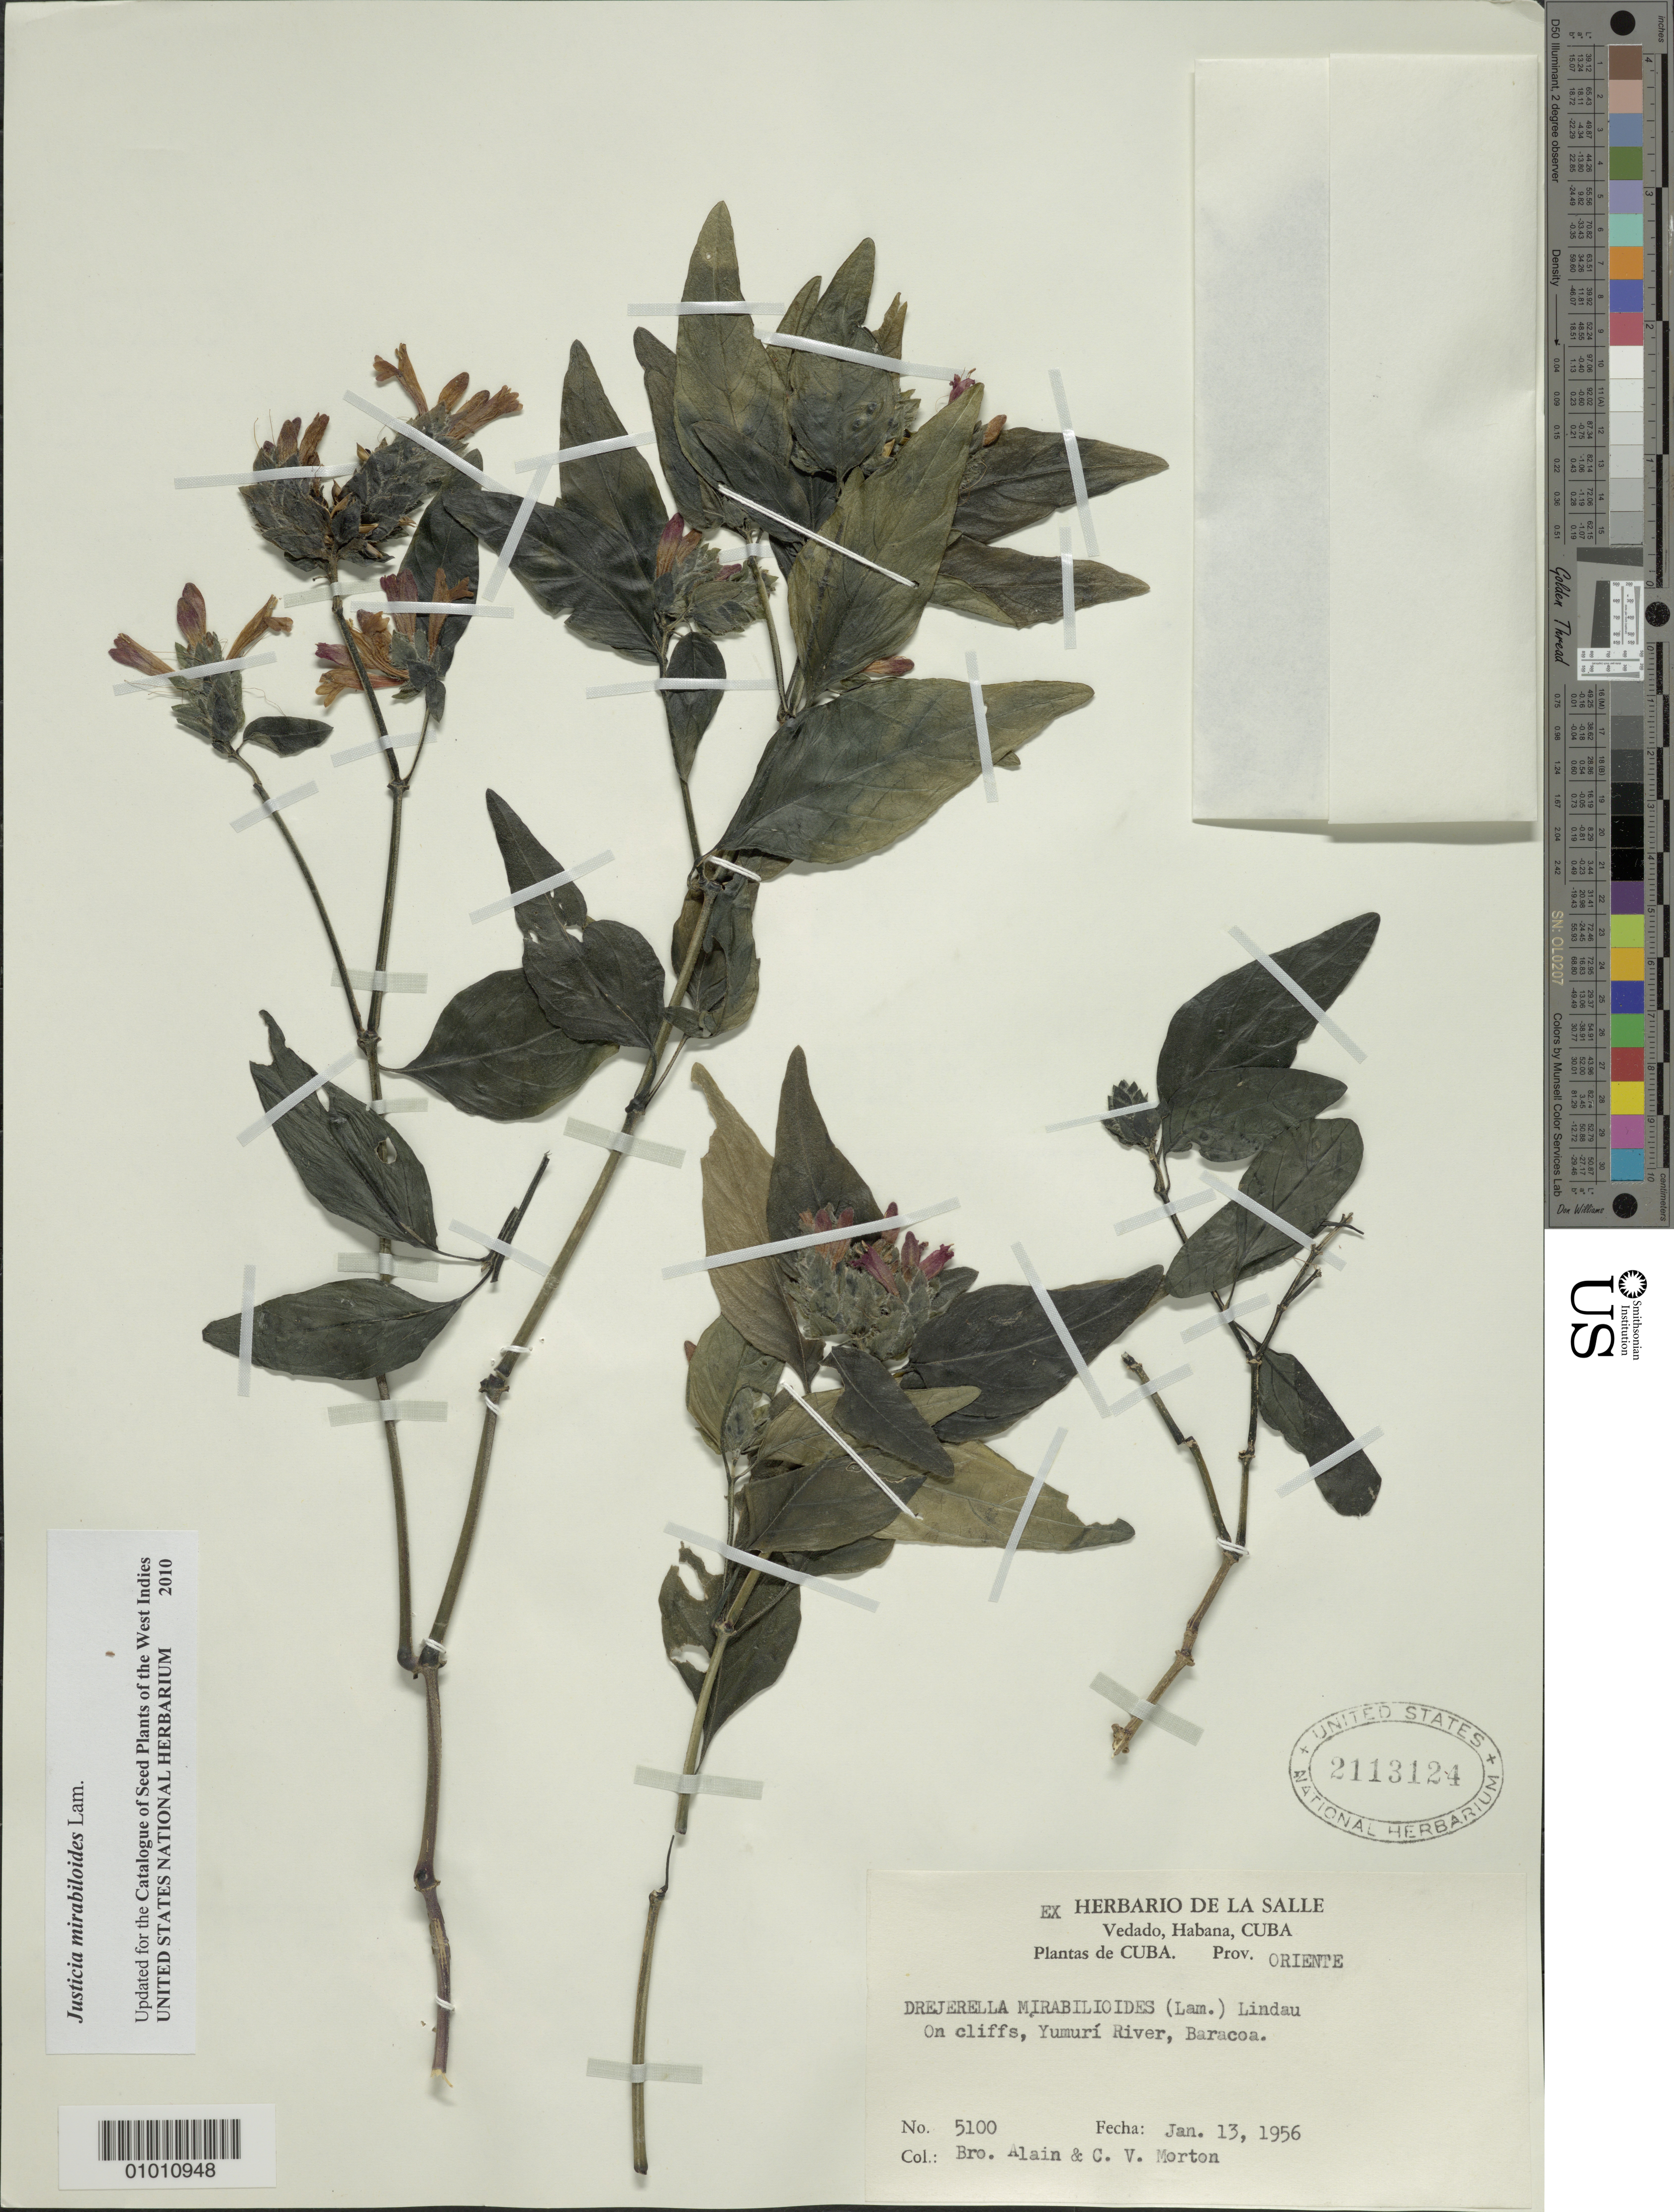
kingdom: Plantae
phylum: Tracheophyta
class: Magnoliopsida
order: Lamiales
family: Acanthaceae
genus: Justicia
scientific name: Justicia mirabiloides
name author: Lam.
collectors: A. H. Liogier & C. V. Morton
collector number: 5100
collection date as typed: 13 Jan 1956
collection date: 1956-01-13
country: Cuba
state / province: Guantanamo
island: Cuba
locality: Yumurí River, Baracoa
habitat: On cliffs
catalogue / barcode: US 2113124